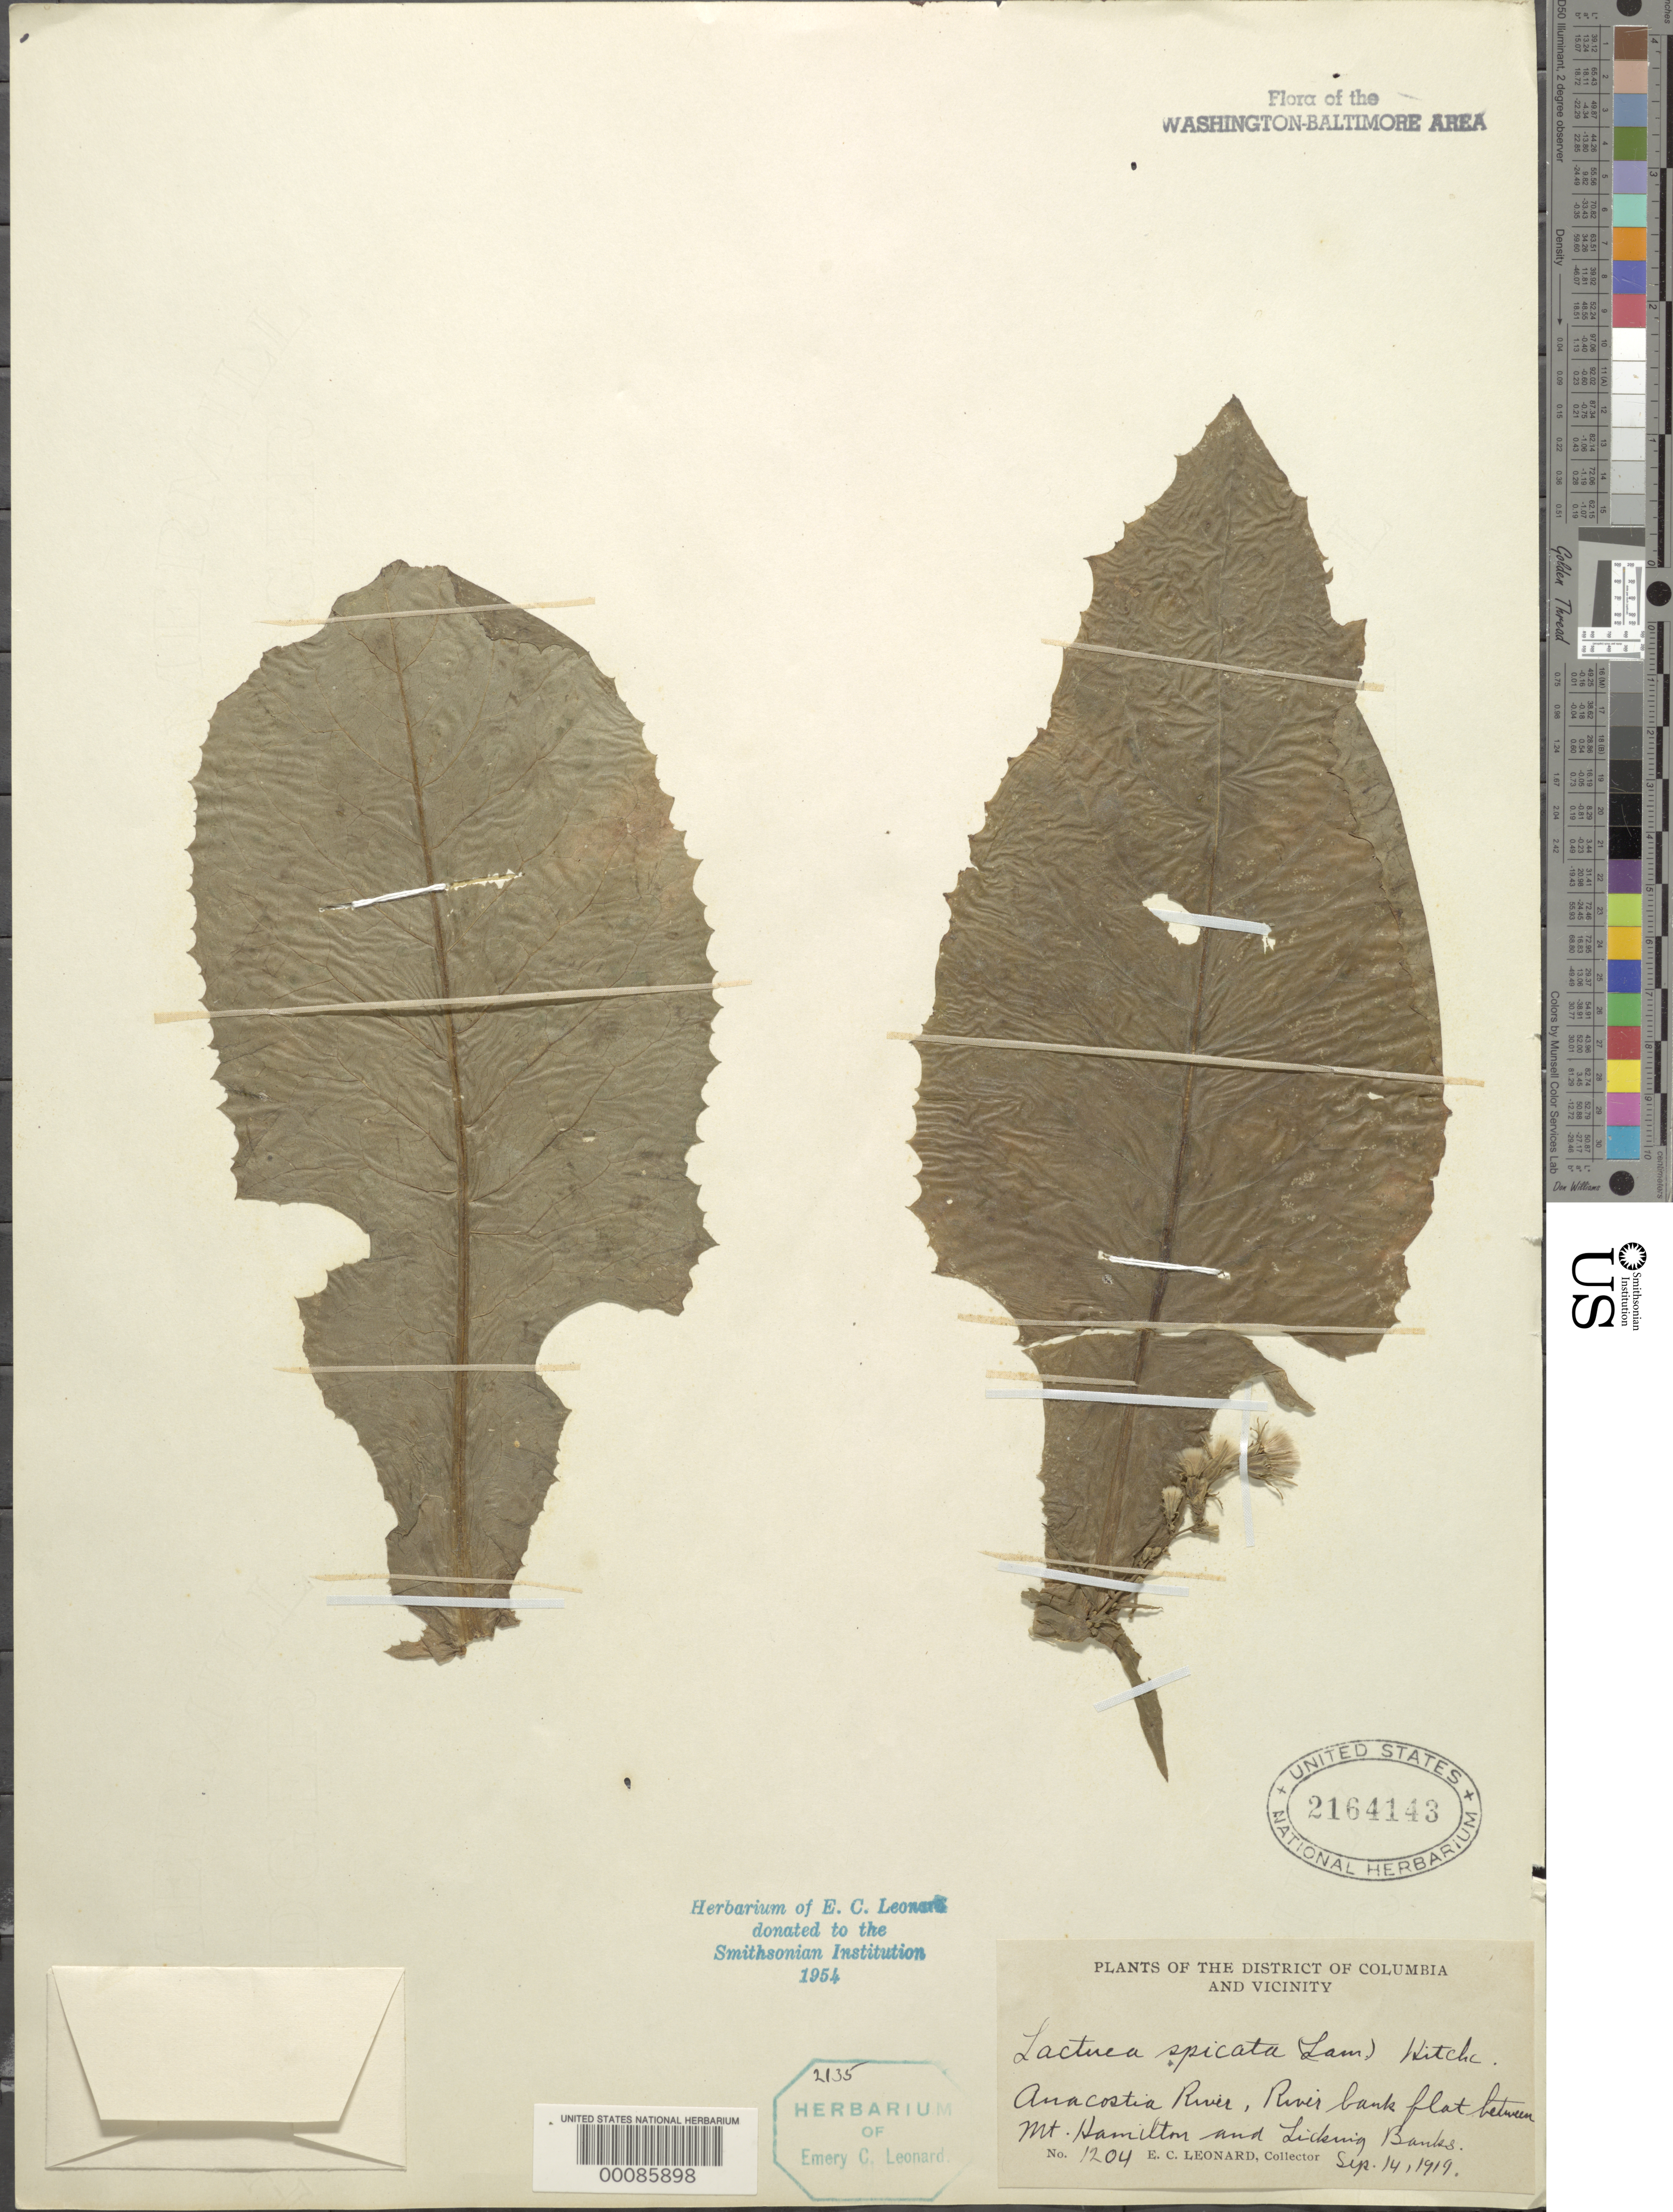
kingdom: Plantae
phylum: Tracheophyta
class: Magnoliopsida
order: Asterales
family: Asteraceae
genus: Lactuca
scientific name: Lactuca biennis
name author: (Moench) Fernald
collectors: E. C. Leonard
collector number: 1204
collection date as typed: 14 Sep 1919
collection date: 1919-09-14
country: United States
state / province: Virginia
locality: Anacostia River between Mount Hamilton and Licking Banks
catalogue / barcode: US 2164143